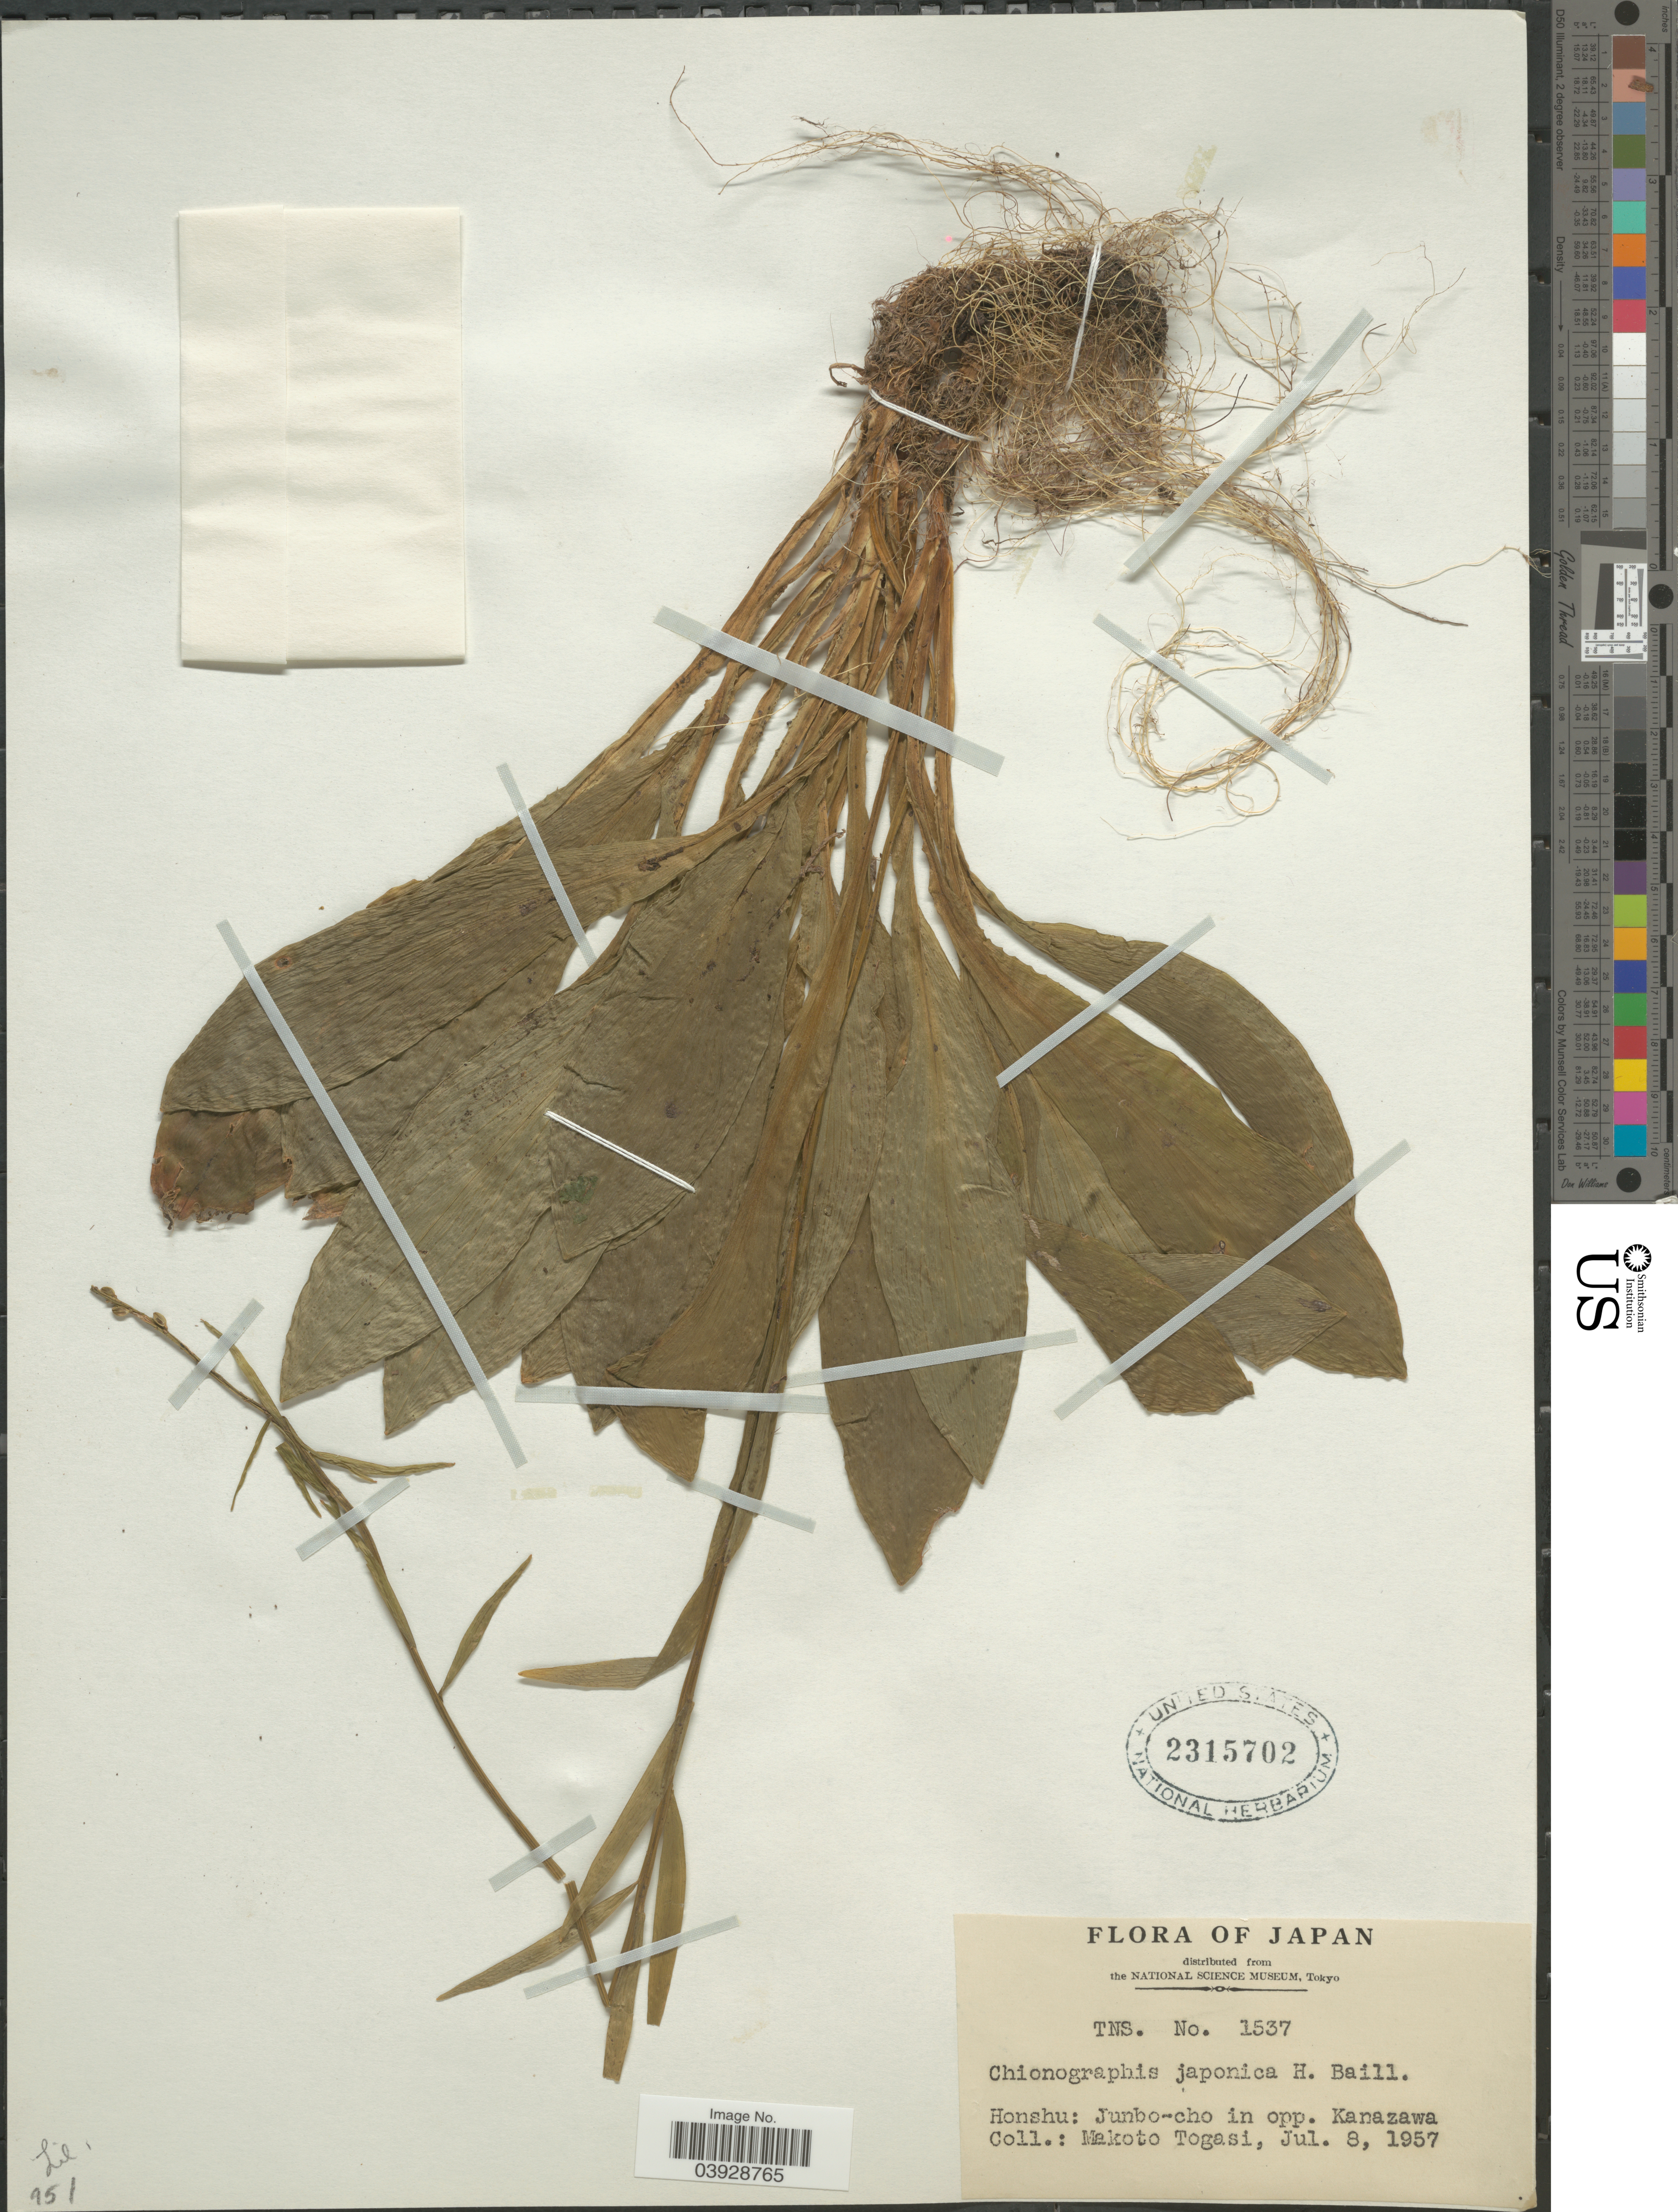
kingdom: Plantae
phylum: Tracheophyta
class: Liliopsida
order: Liliales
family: Melanthiaceae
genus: Chionographis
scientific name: Chionographis japonica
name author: Maxim.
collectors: M. Togasi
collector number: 1537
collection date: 1957-07-08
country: Japan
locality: Honshu: Junbo-cho in opp. Kanazawa.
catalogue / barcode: US 2315702